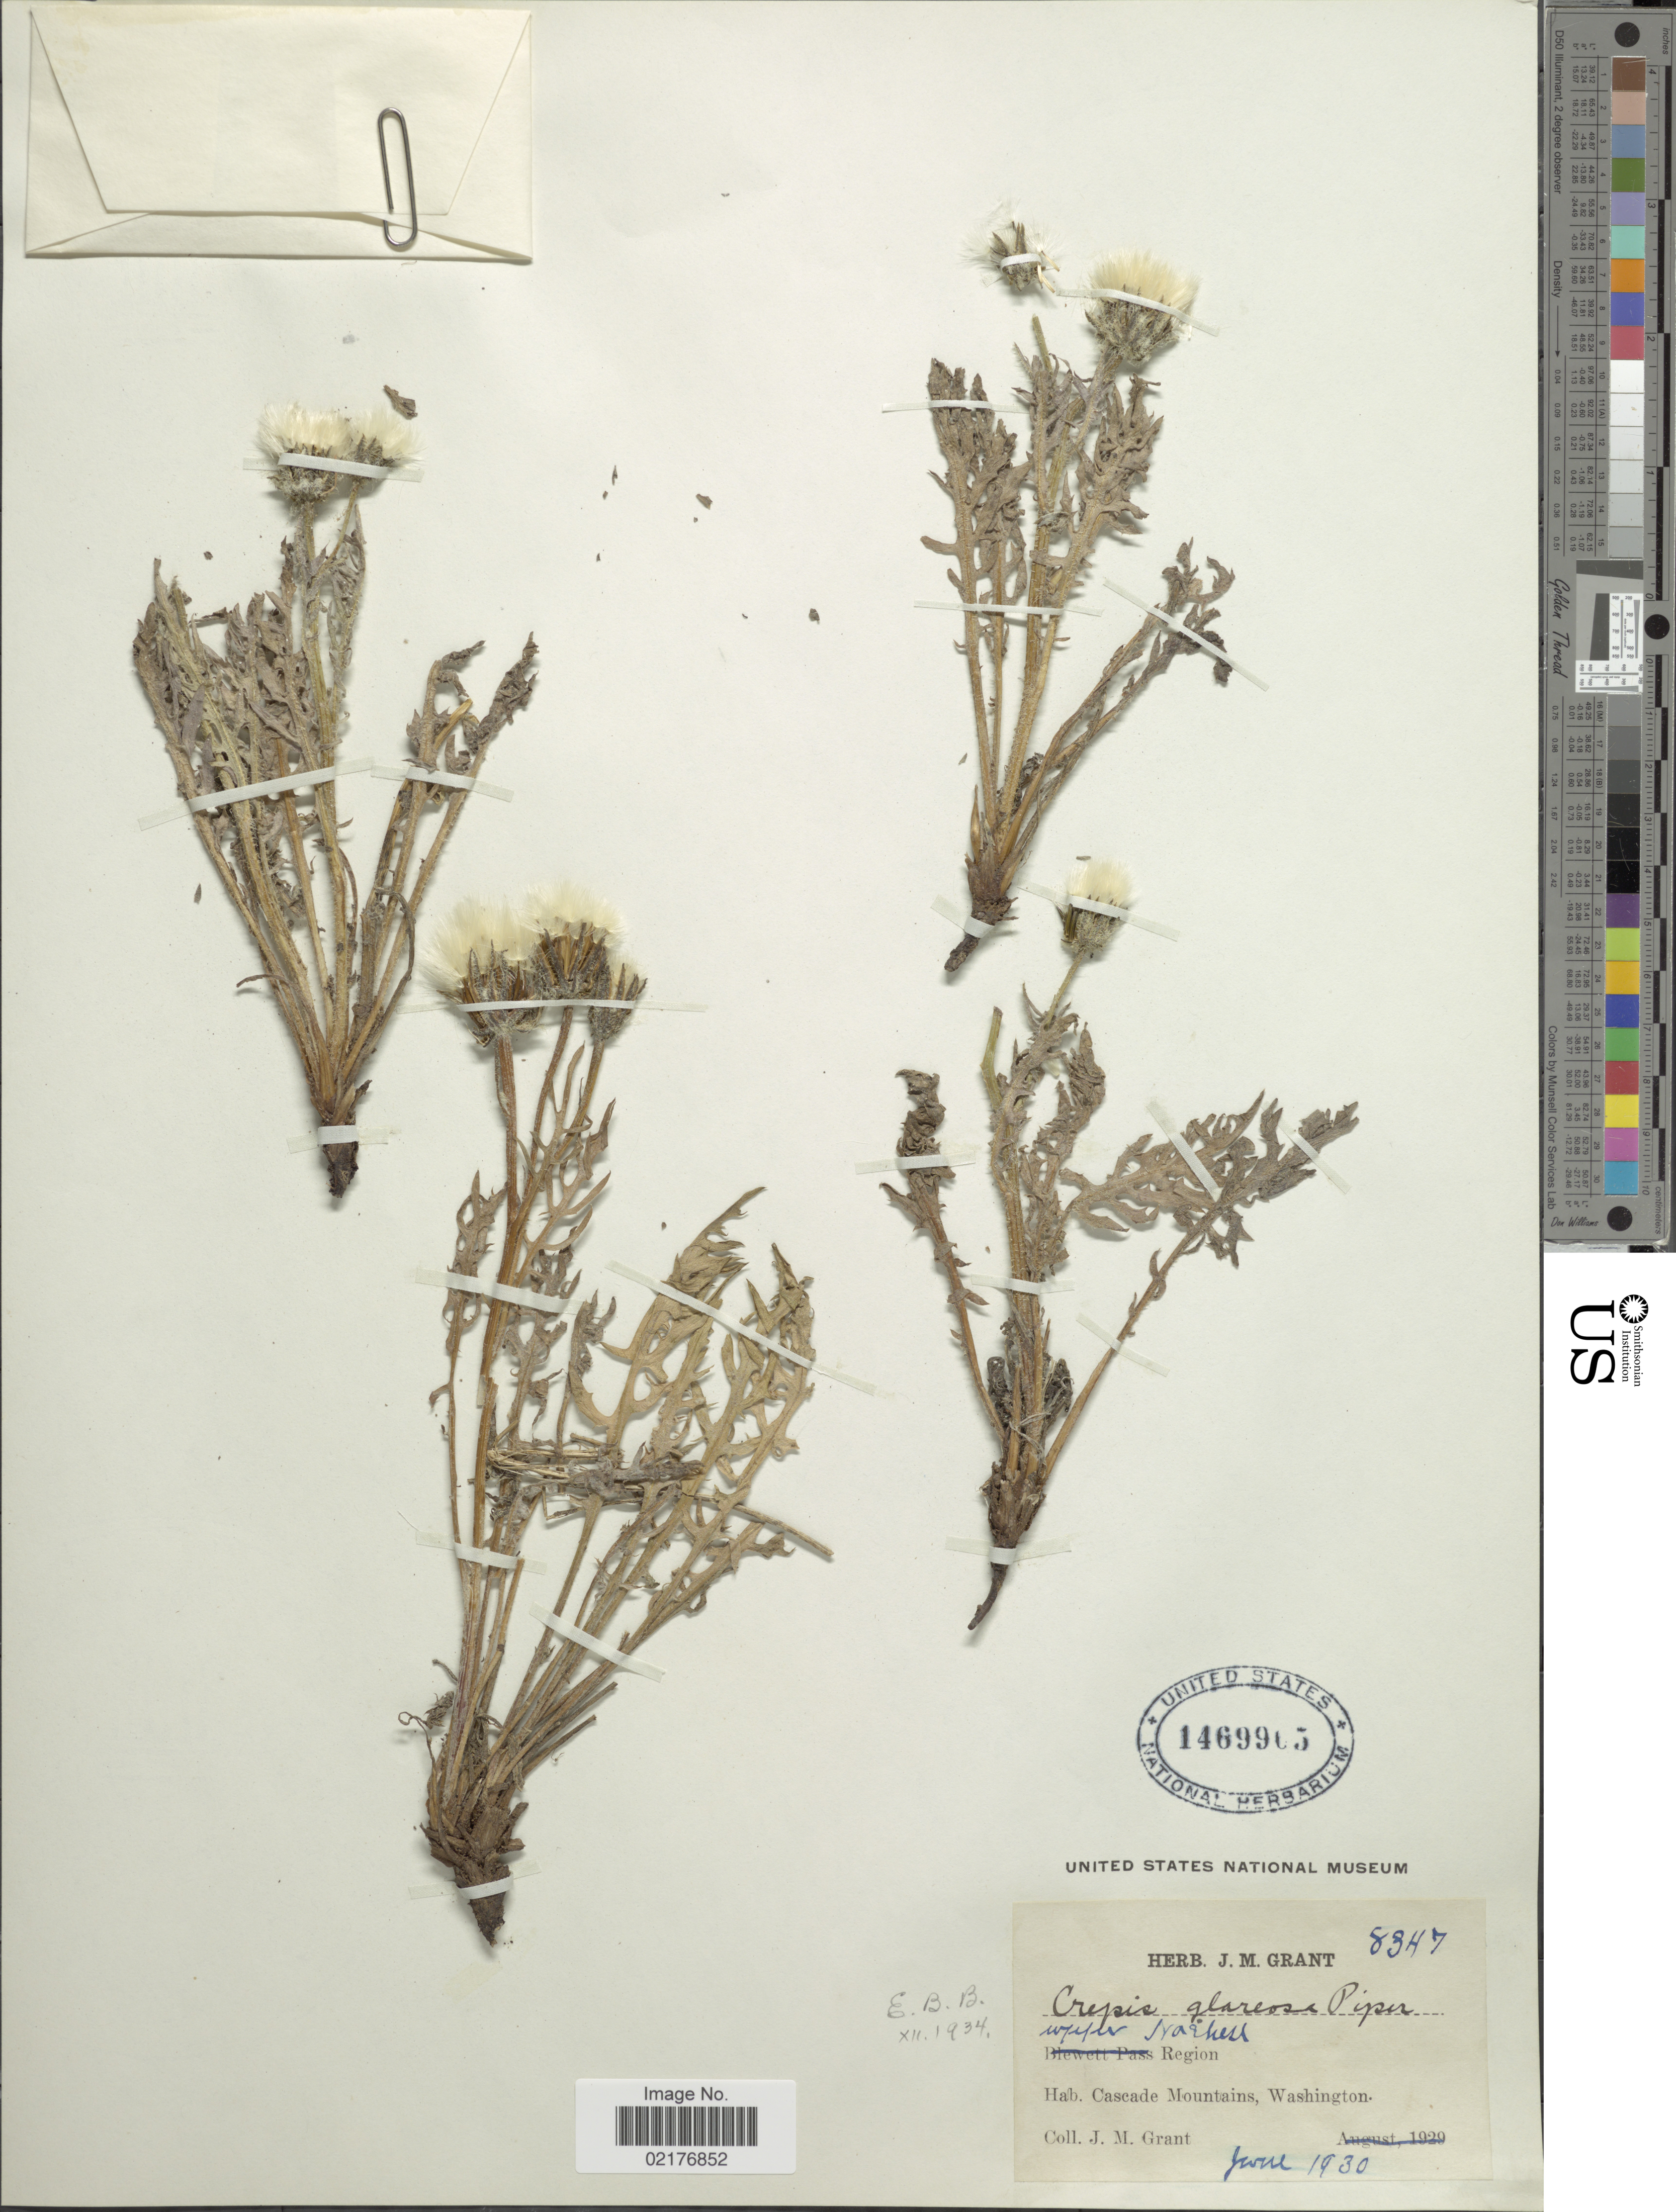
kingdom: Plantae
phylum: Tracheophyta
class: Magnoliopsida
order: Asterales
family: Asteraceae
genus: Crepis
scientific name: Crepis modocensis subsp. glareoso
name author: (Piper) Babc. & Stebbins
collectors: J. M. Grant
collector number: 8347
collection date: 1930-06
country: United States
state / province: Washington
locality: Cascade Mountains, Washington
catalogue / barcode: US 1469903